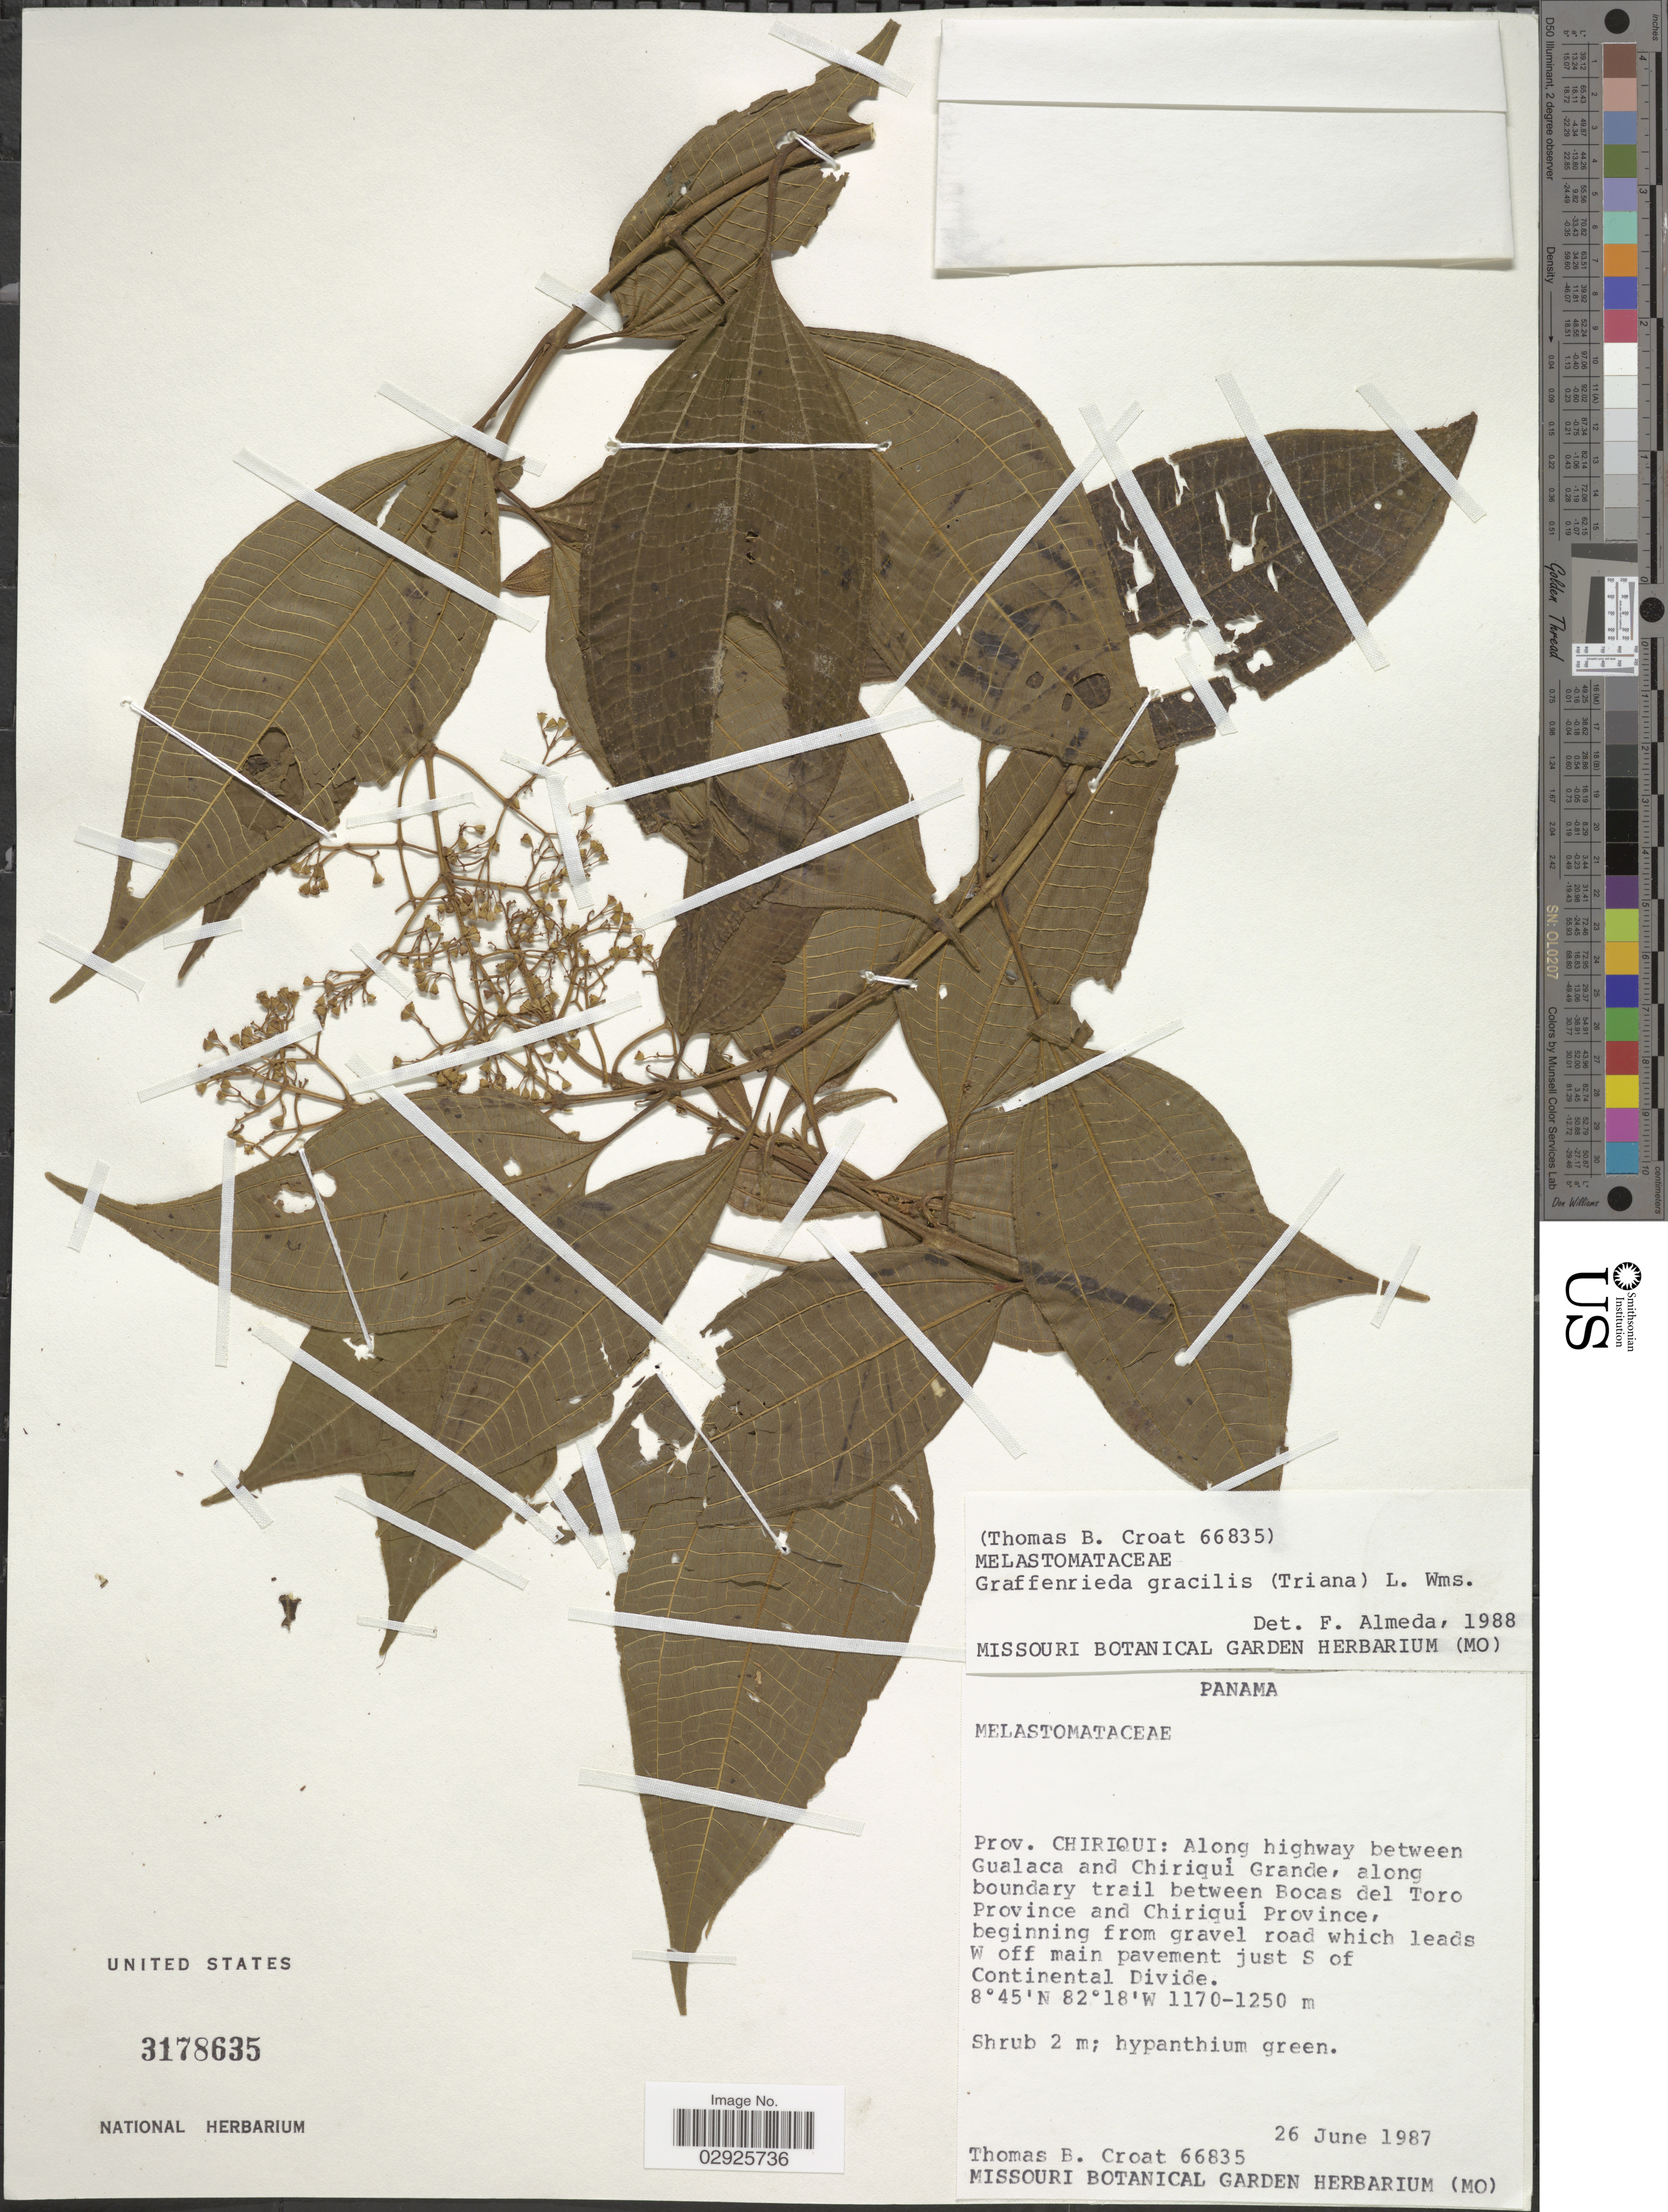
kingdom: Plantae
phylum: Tracheophyta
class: Magnoliopsida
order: Myrtales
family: Melastomataceae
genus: Graffenrieda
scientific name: Graffenrieda gracilis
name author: (Triana) L.O. Williams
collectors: T. B. Croat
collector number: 66835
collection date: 1987-06-26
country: Panama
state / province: Chiriqui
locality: Along highway between Gualaca and Chiriquí Grande, along boundary trail between Bocas del Toro Province and Chiriquí Province, beginning of gravel road which leads W off main pavement just S of Continental Divide.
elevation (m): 1170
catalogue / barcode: US 3178635